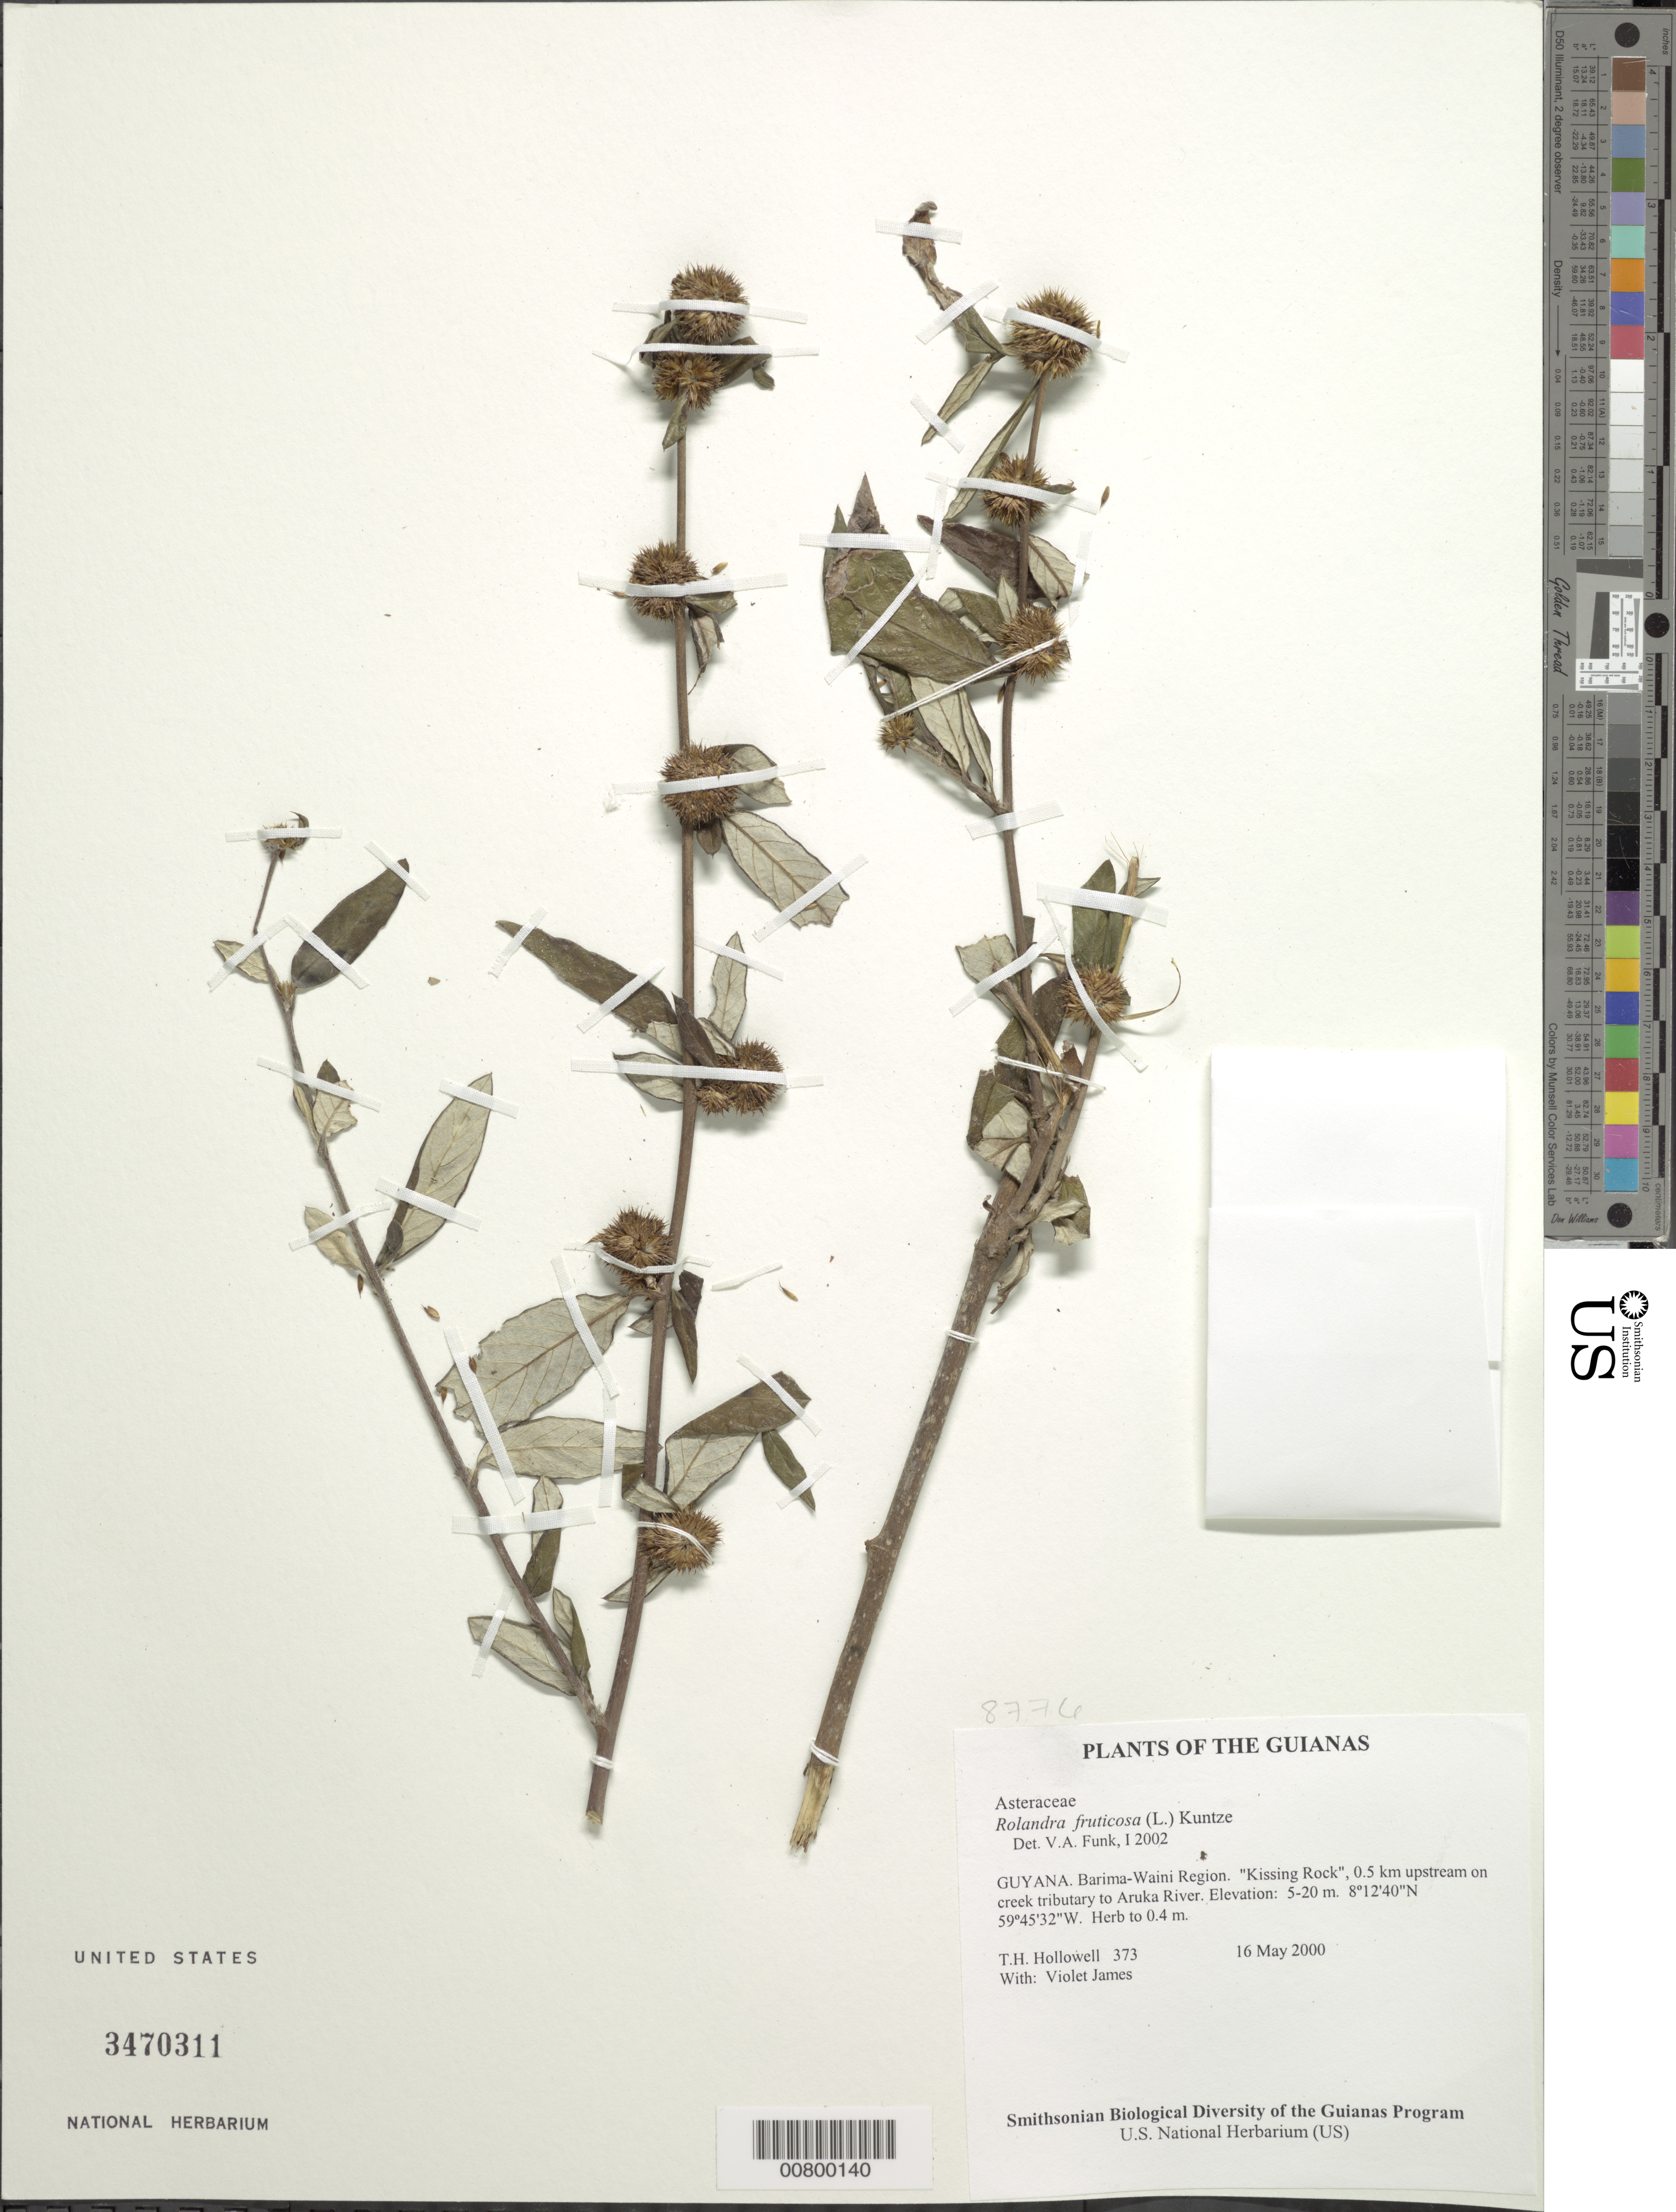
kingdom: Plantae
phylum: Tracheophyta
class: Magnoliopsida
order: Asterales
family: Asteraceae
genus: Rolandra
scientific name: Rolandra fruticosa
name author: (L.) Kuntze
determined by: Funk, Vicki A., (BOT), Smithsonian Institution - National Museum of Natural History (UNITED STATES)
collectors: T. Hollowell & V. James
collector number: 373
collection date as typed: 16 May 2000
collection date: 2000-05-16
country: Guyana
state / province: Barima-Waini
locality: "Kissing Rock", 0.5 km upstream on creek tributary to Aruka River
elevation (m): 5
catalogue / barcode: US 3470311